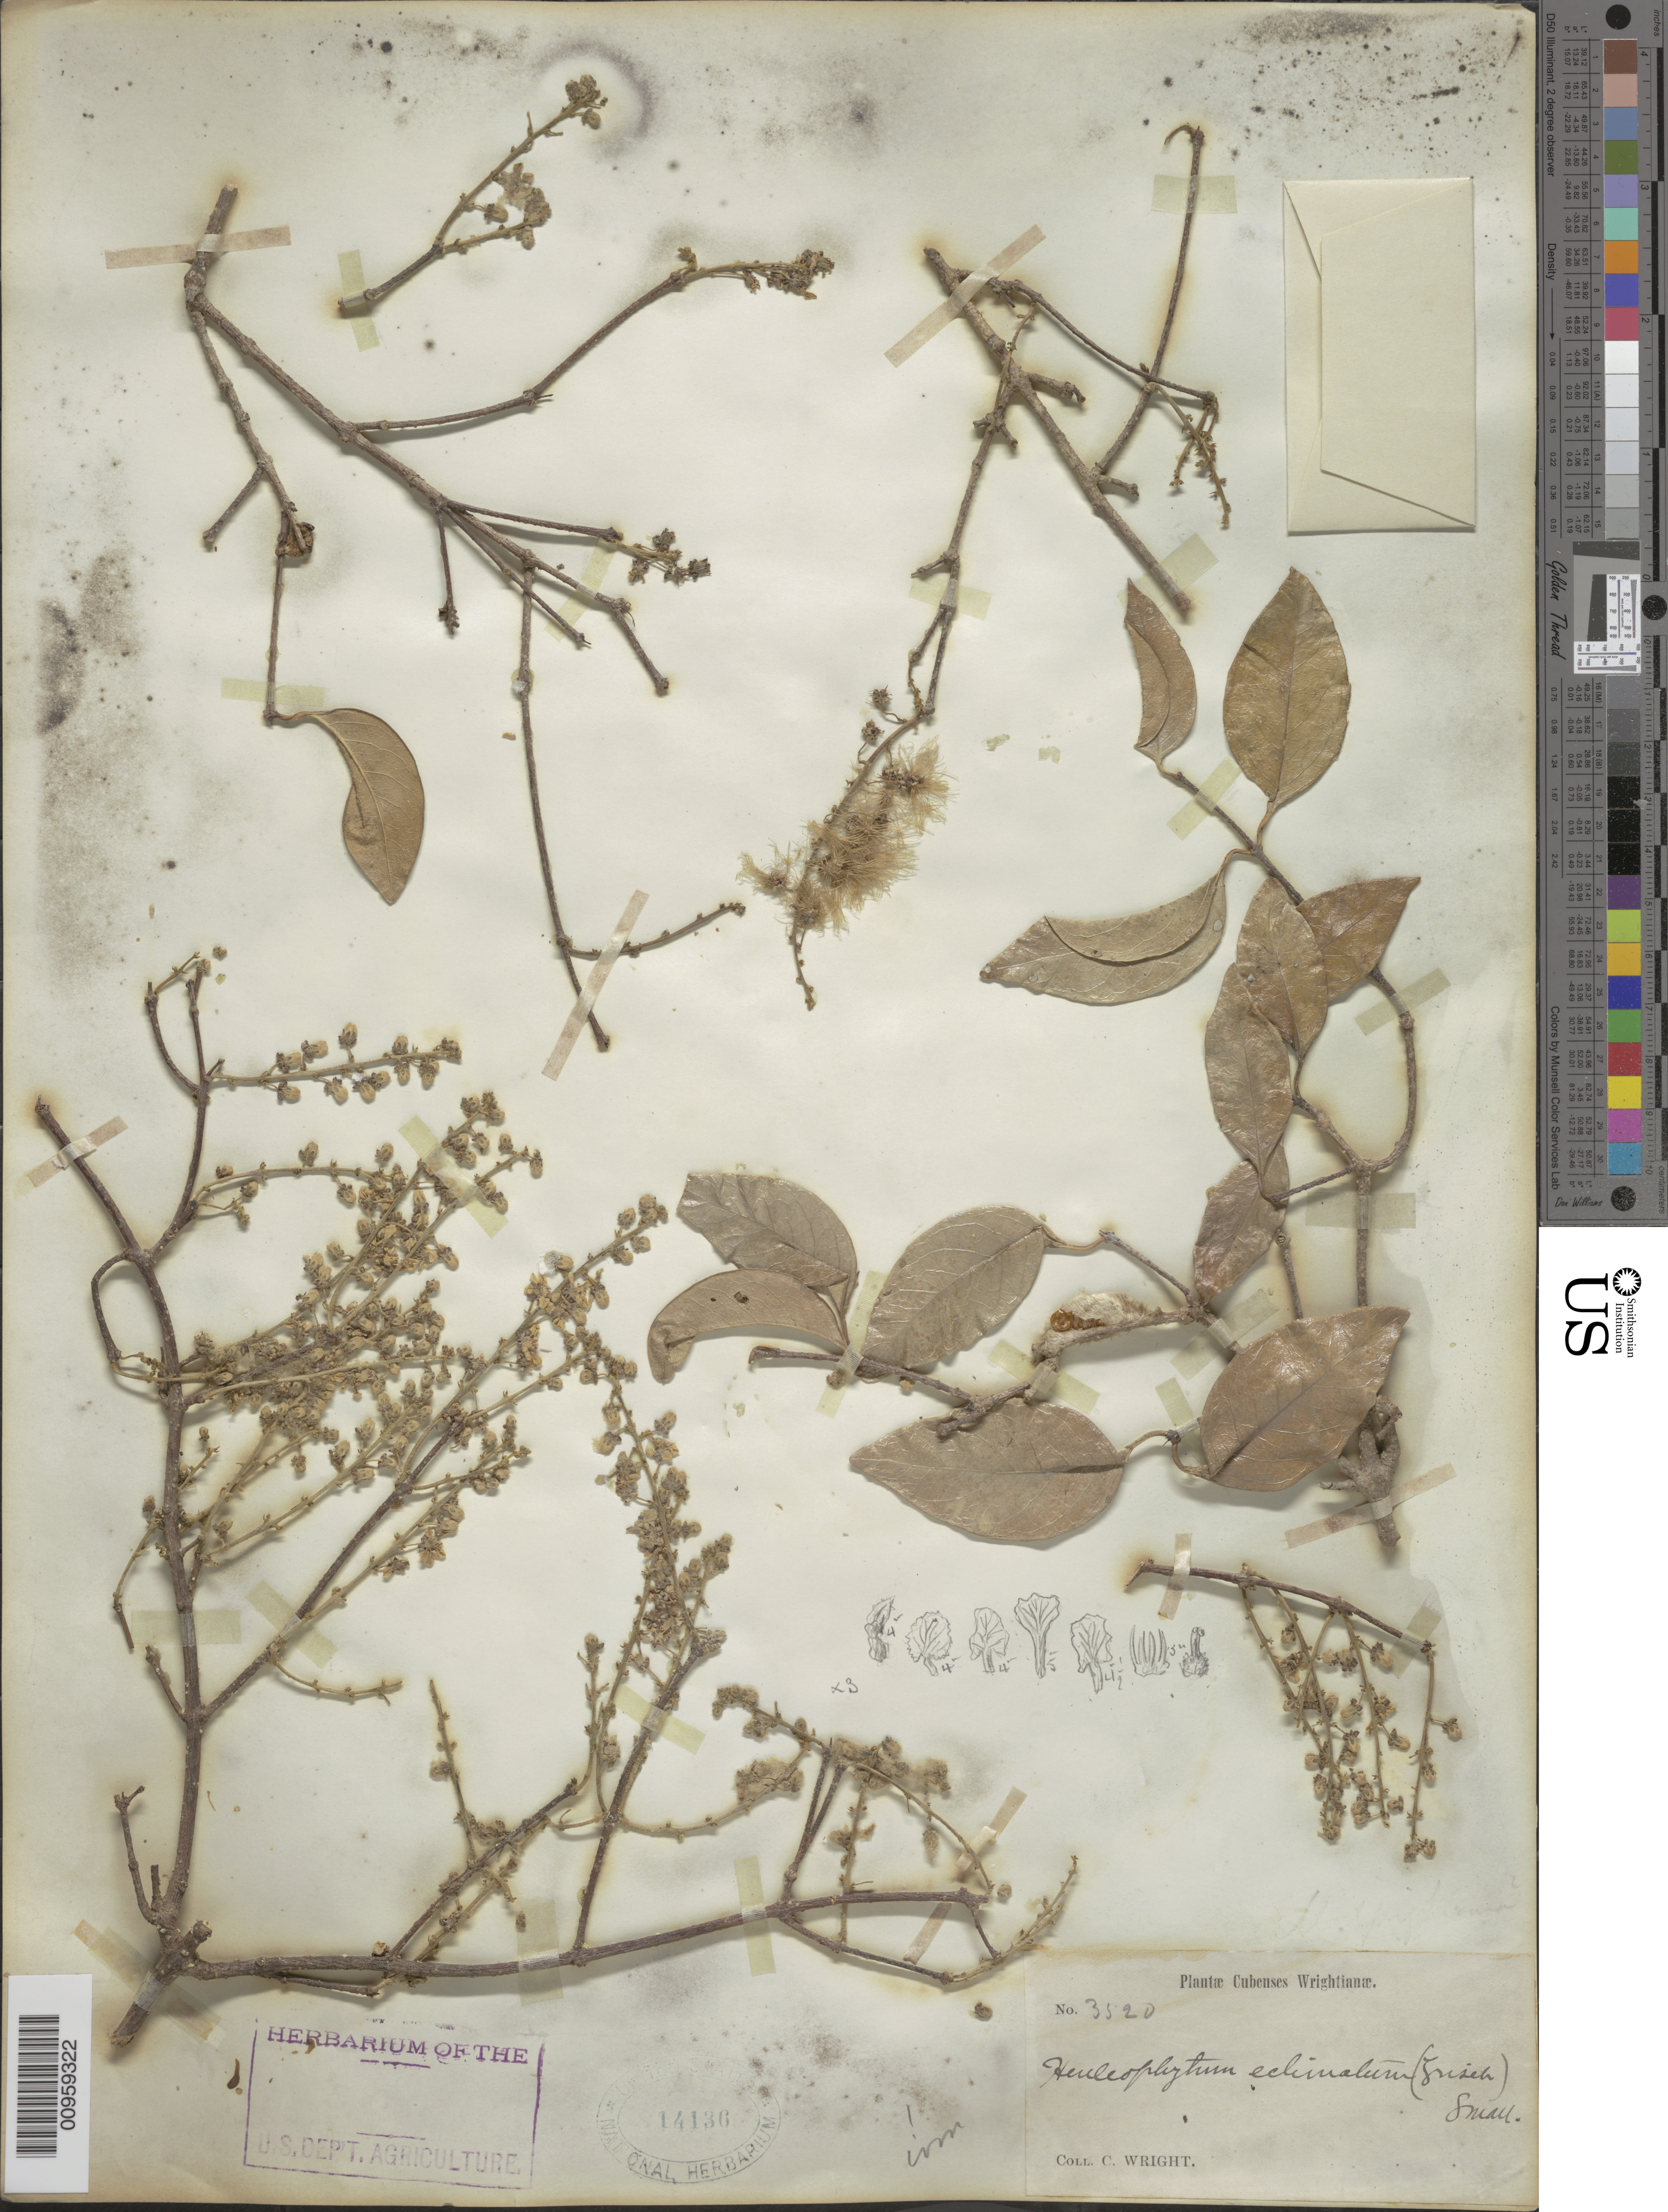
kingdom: Plantae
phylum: Tracheophyta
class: Magnoliopsida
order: Malpighiales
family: Malpighiaceae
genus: Henleophytum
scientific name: Henleophytum echinatum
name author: (Griseb.) Small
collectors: C. Wright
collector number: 3520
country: Cuba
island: Cuba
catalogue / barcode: US 14136